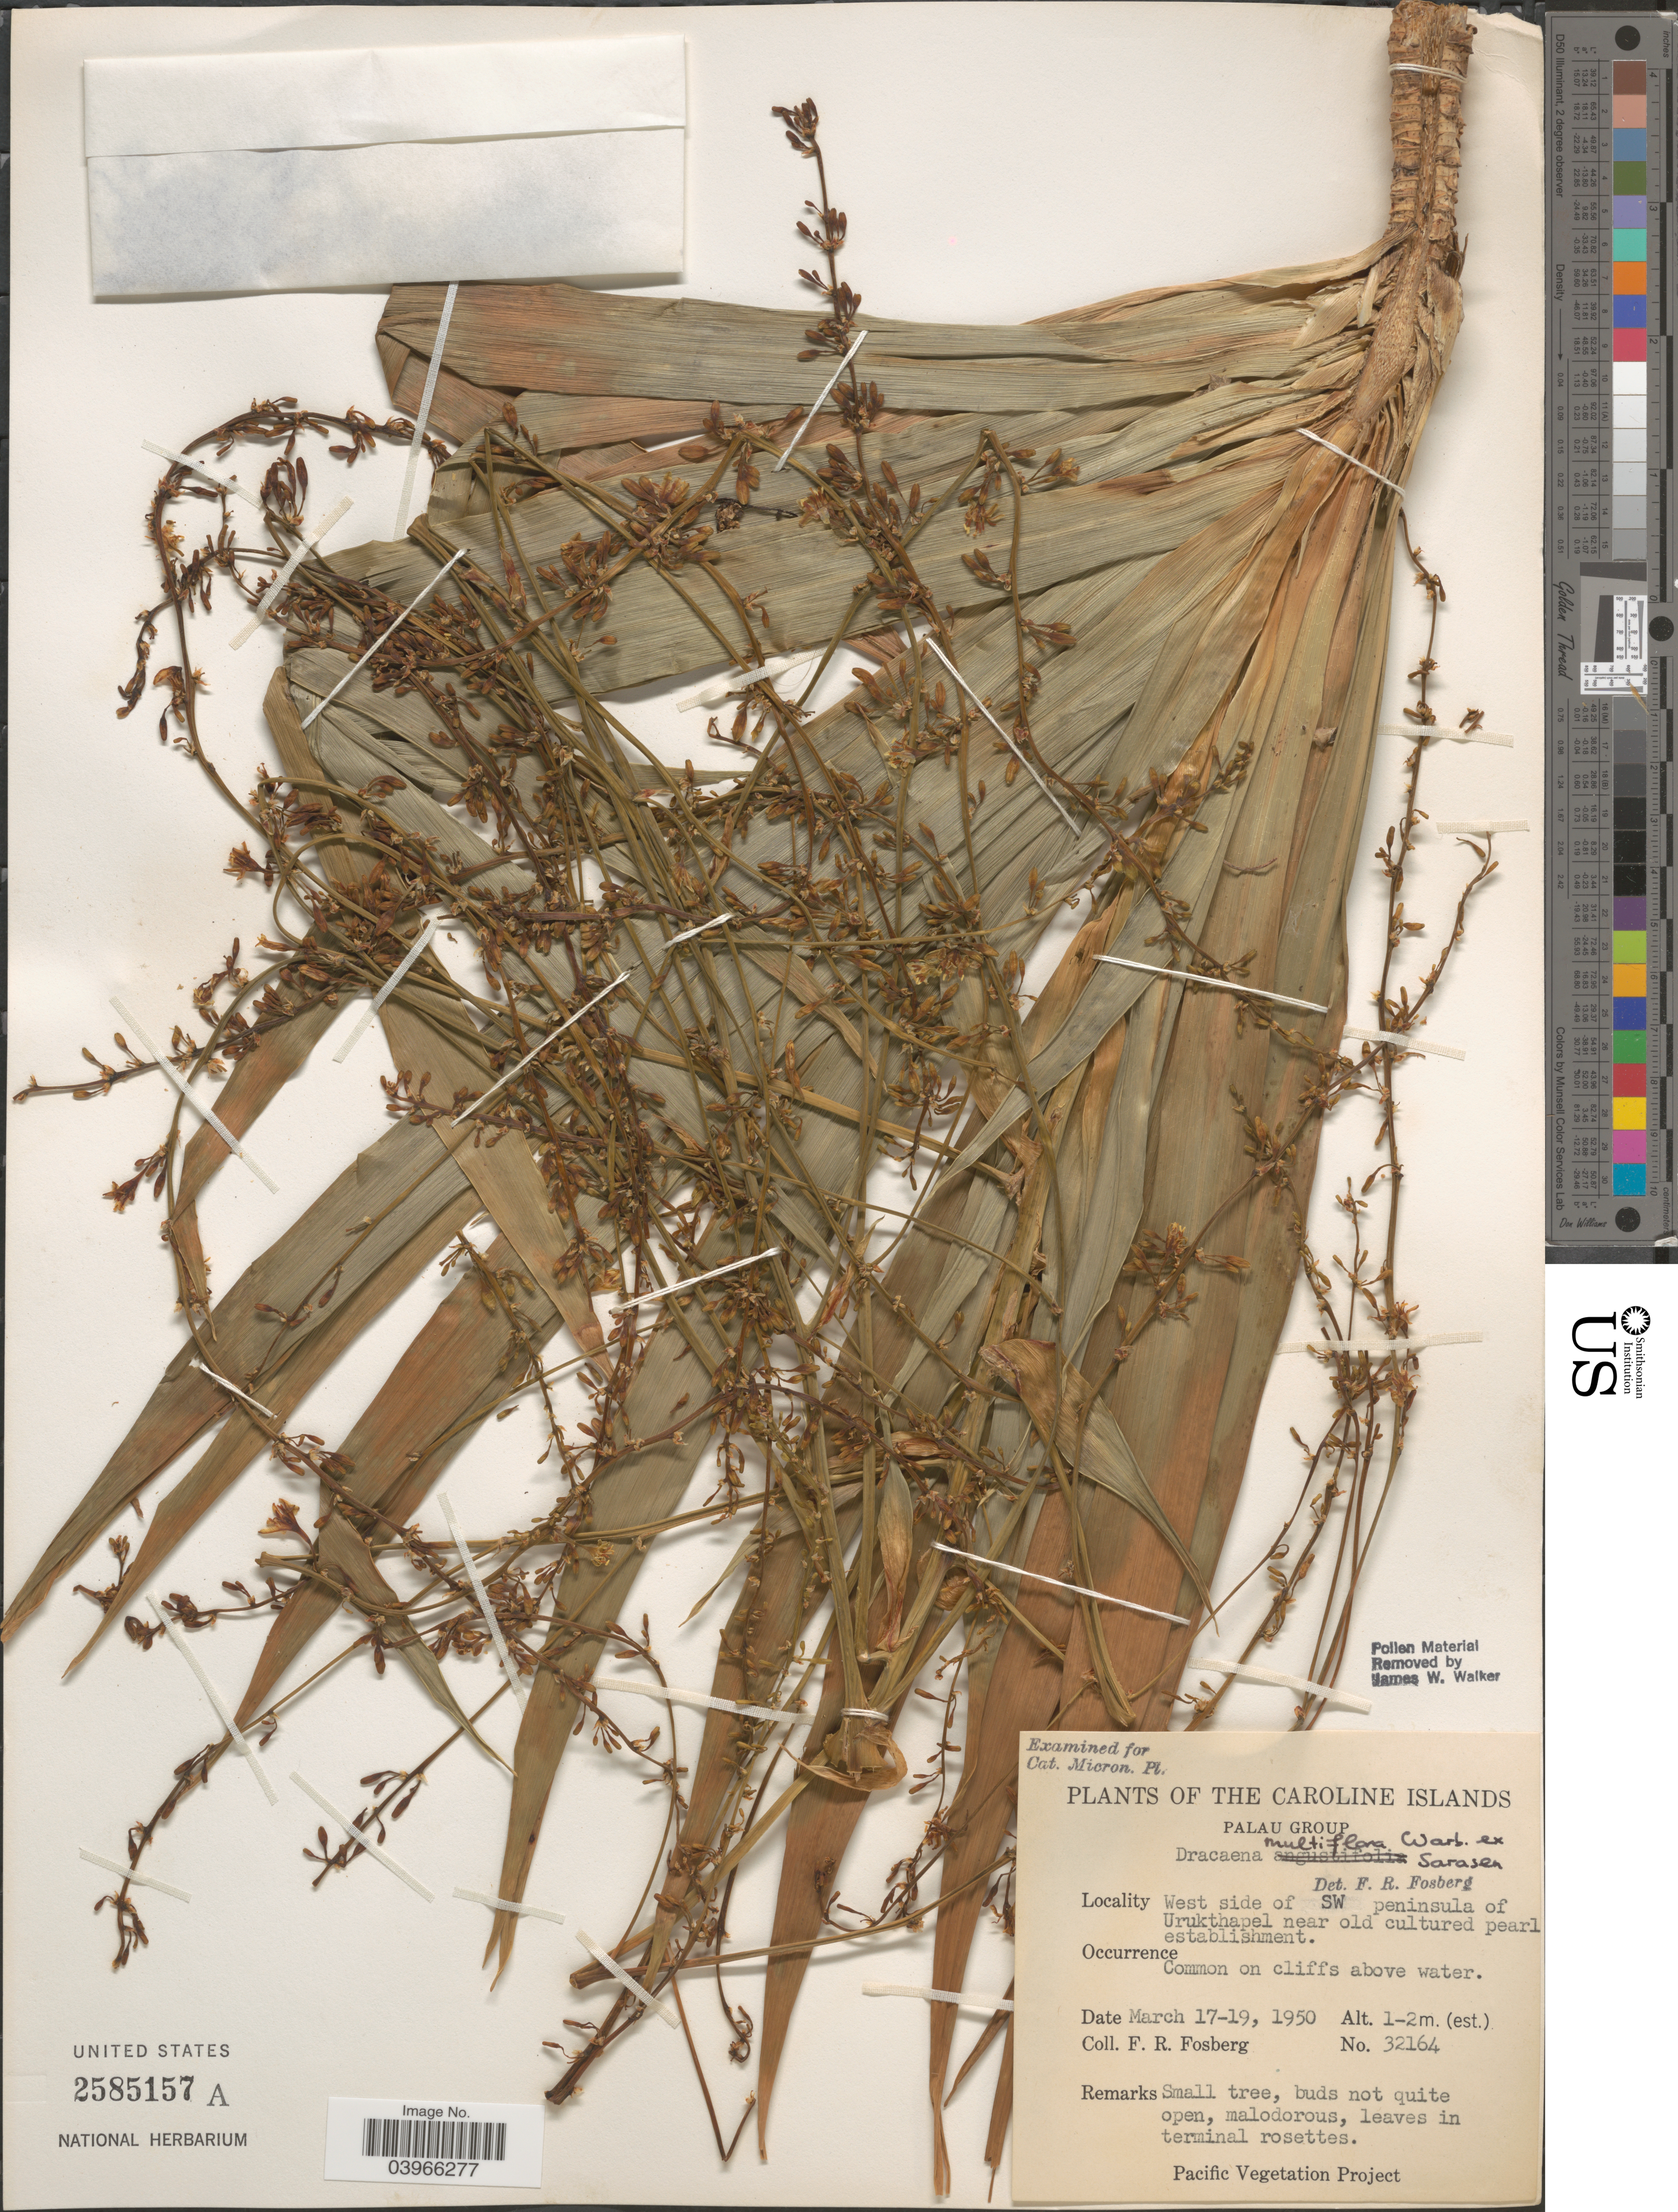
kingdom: Plantae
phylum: Tracheophyta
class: Liliopsida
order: Asparagales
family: Asparagaceae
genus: Dracaena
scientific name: Dracaena multiflora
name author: Warb. ex Sarasin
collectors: F. R. Fosberg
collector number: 32164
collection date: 1950-03-17/1950-03-19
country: Palau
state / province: Koror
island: Ngeruktabel [Urukthapel]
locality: Caroline Islands. Palau Group. West side of SW peninsula of Urukthapel near old cultured pearl establishment. On cliffs above water.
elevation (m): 1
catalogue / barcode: US 2585157A